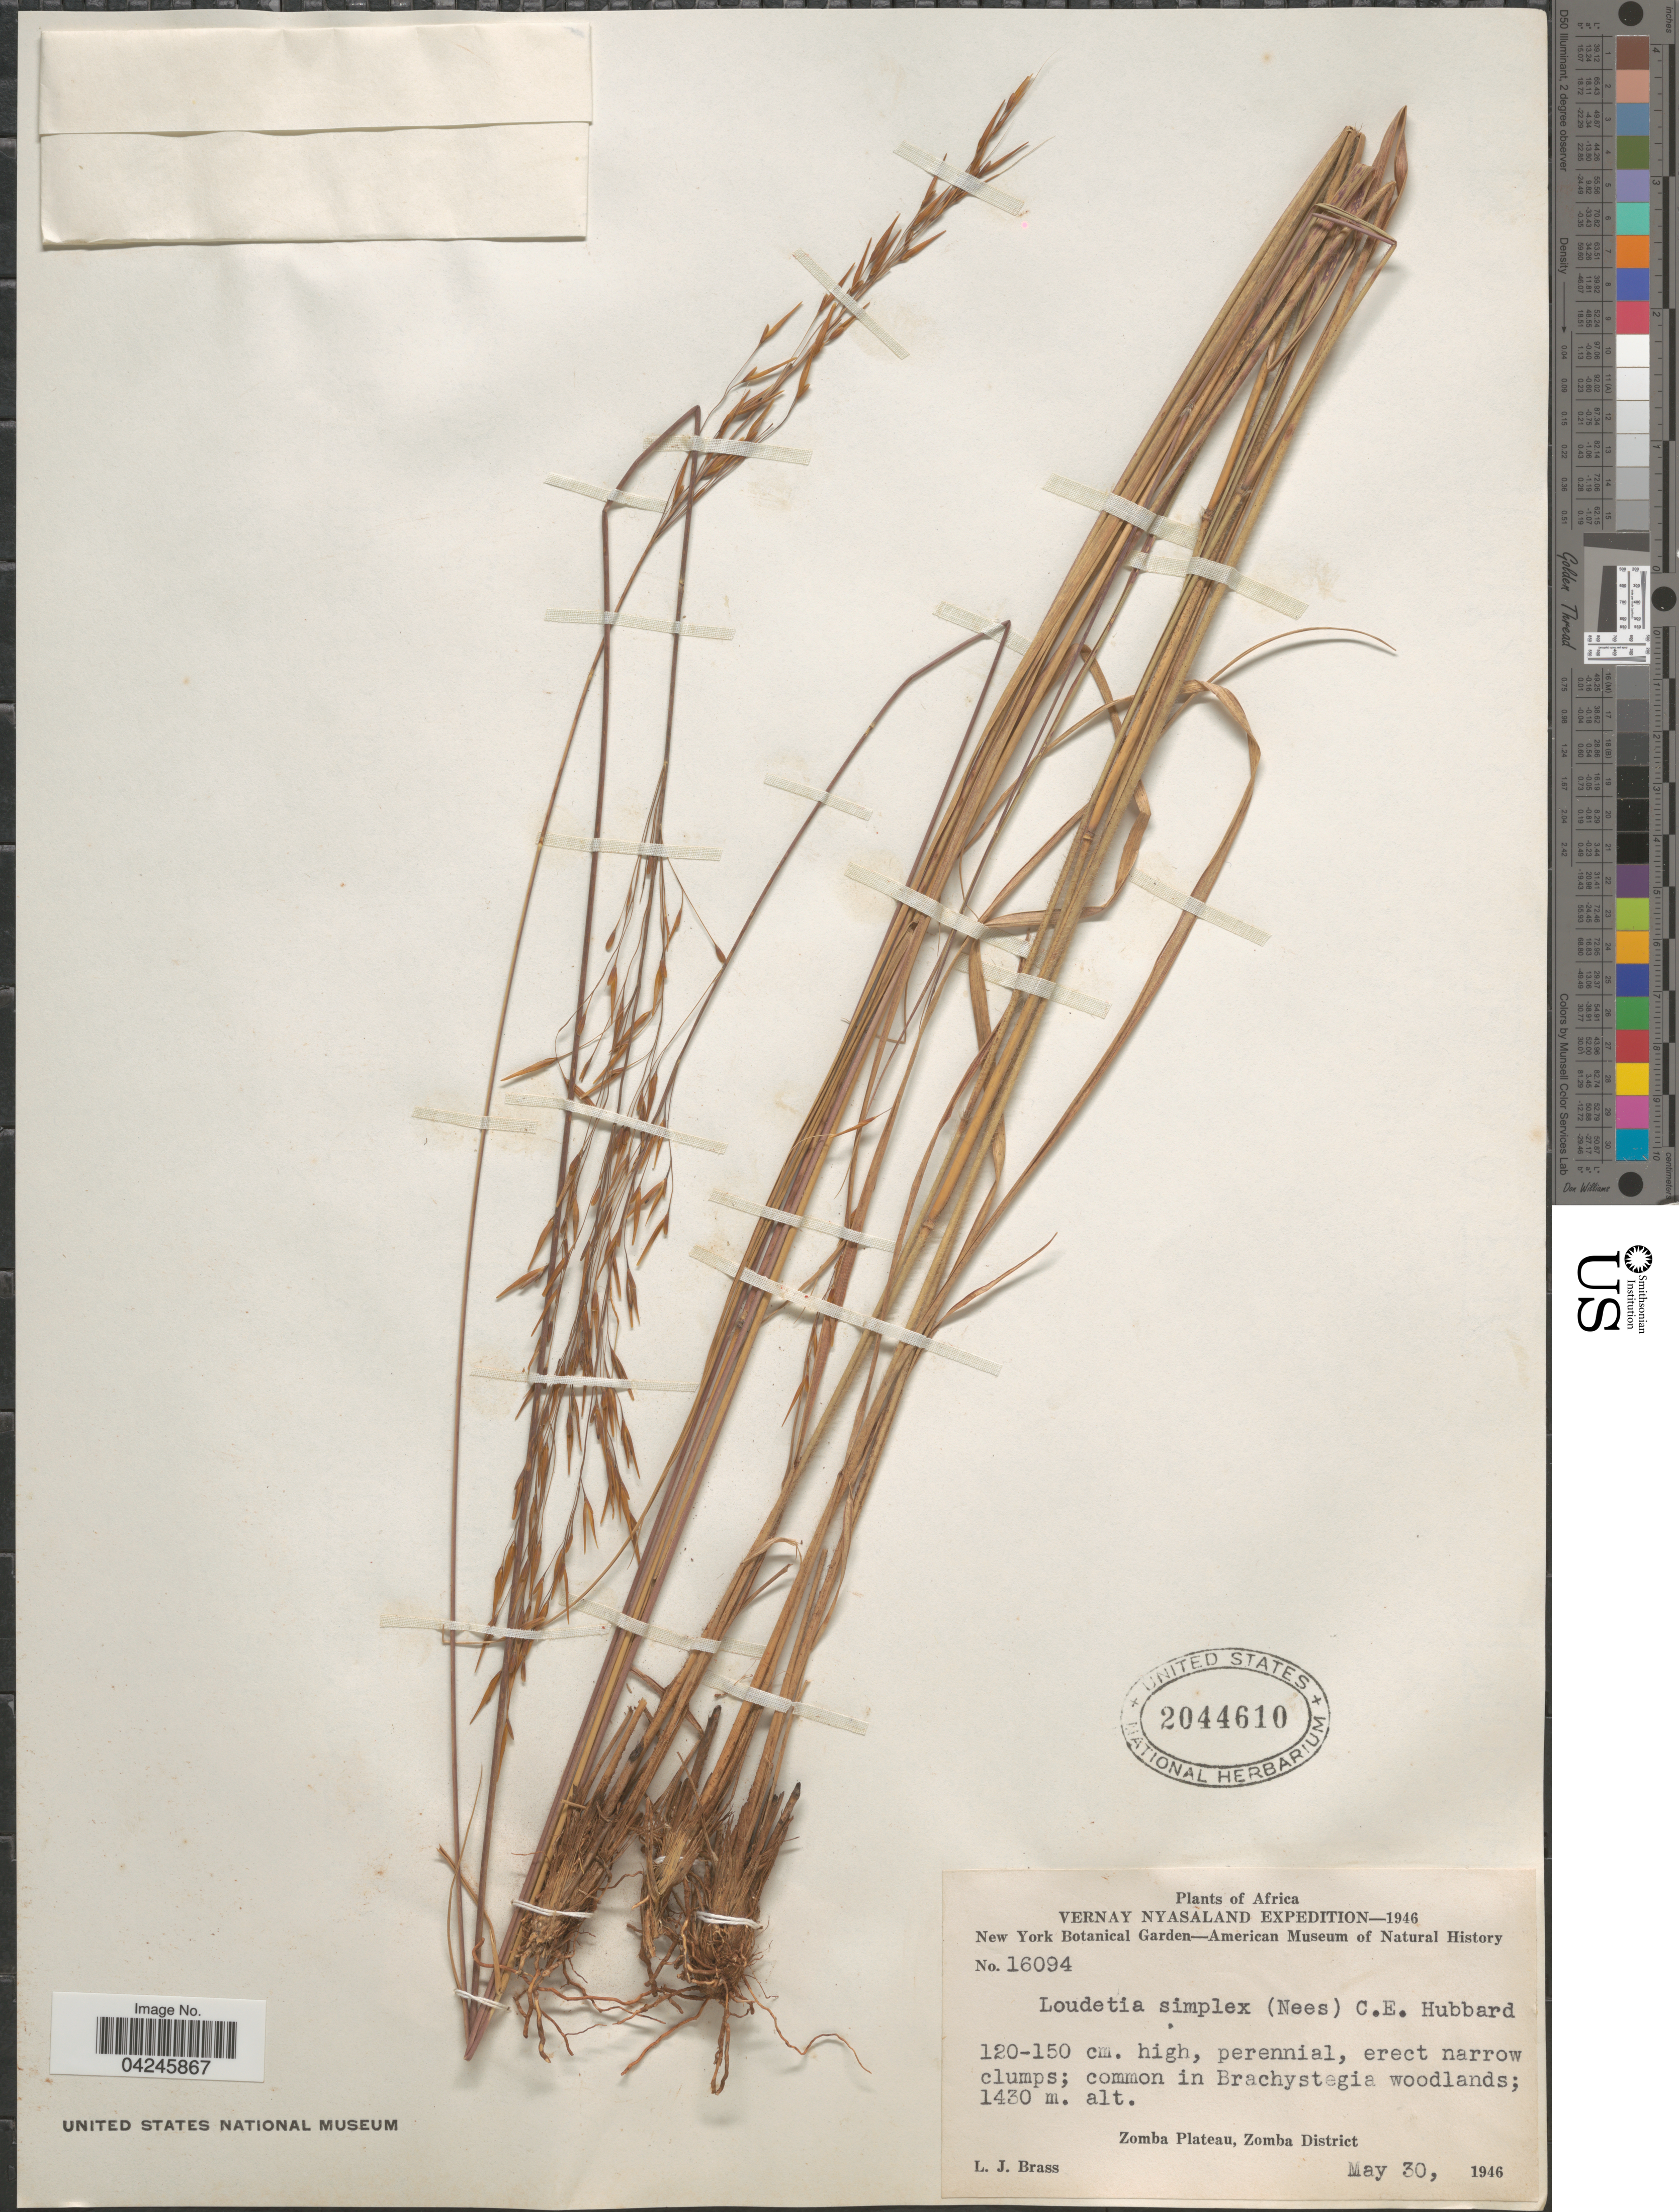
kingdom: Plantae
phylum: Tracheophyta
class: Liliopsida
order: Poales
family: Poaceae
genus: Loudetia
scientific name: Loudetia simplex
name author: (Nees) C.E. Hubb.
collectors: L. J. Brass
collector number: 16094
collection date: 1946-05-30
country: Malawi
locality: Vernay Nyasaland Expedition - 1946. Zomba Plateau, Zomba District.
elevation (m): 1430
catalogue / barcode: US 2044610